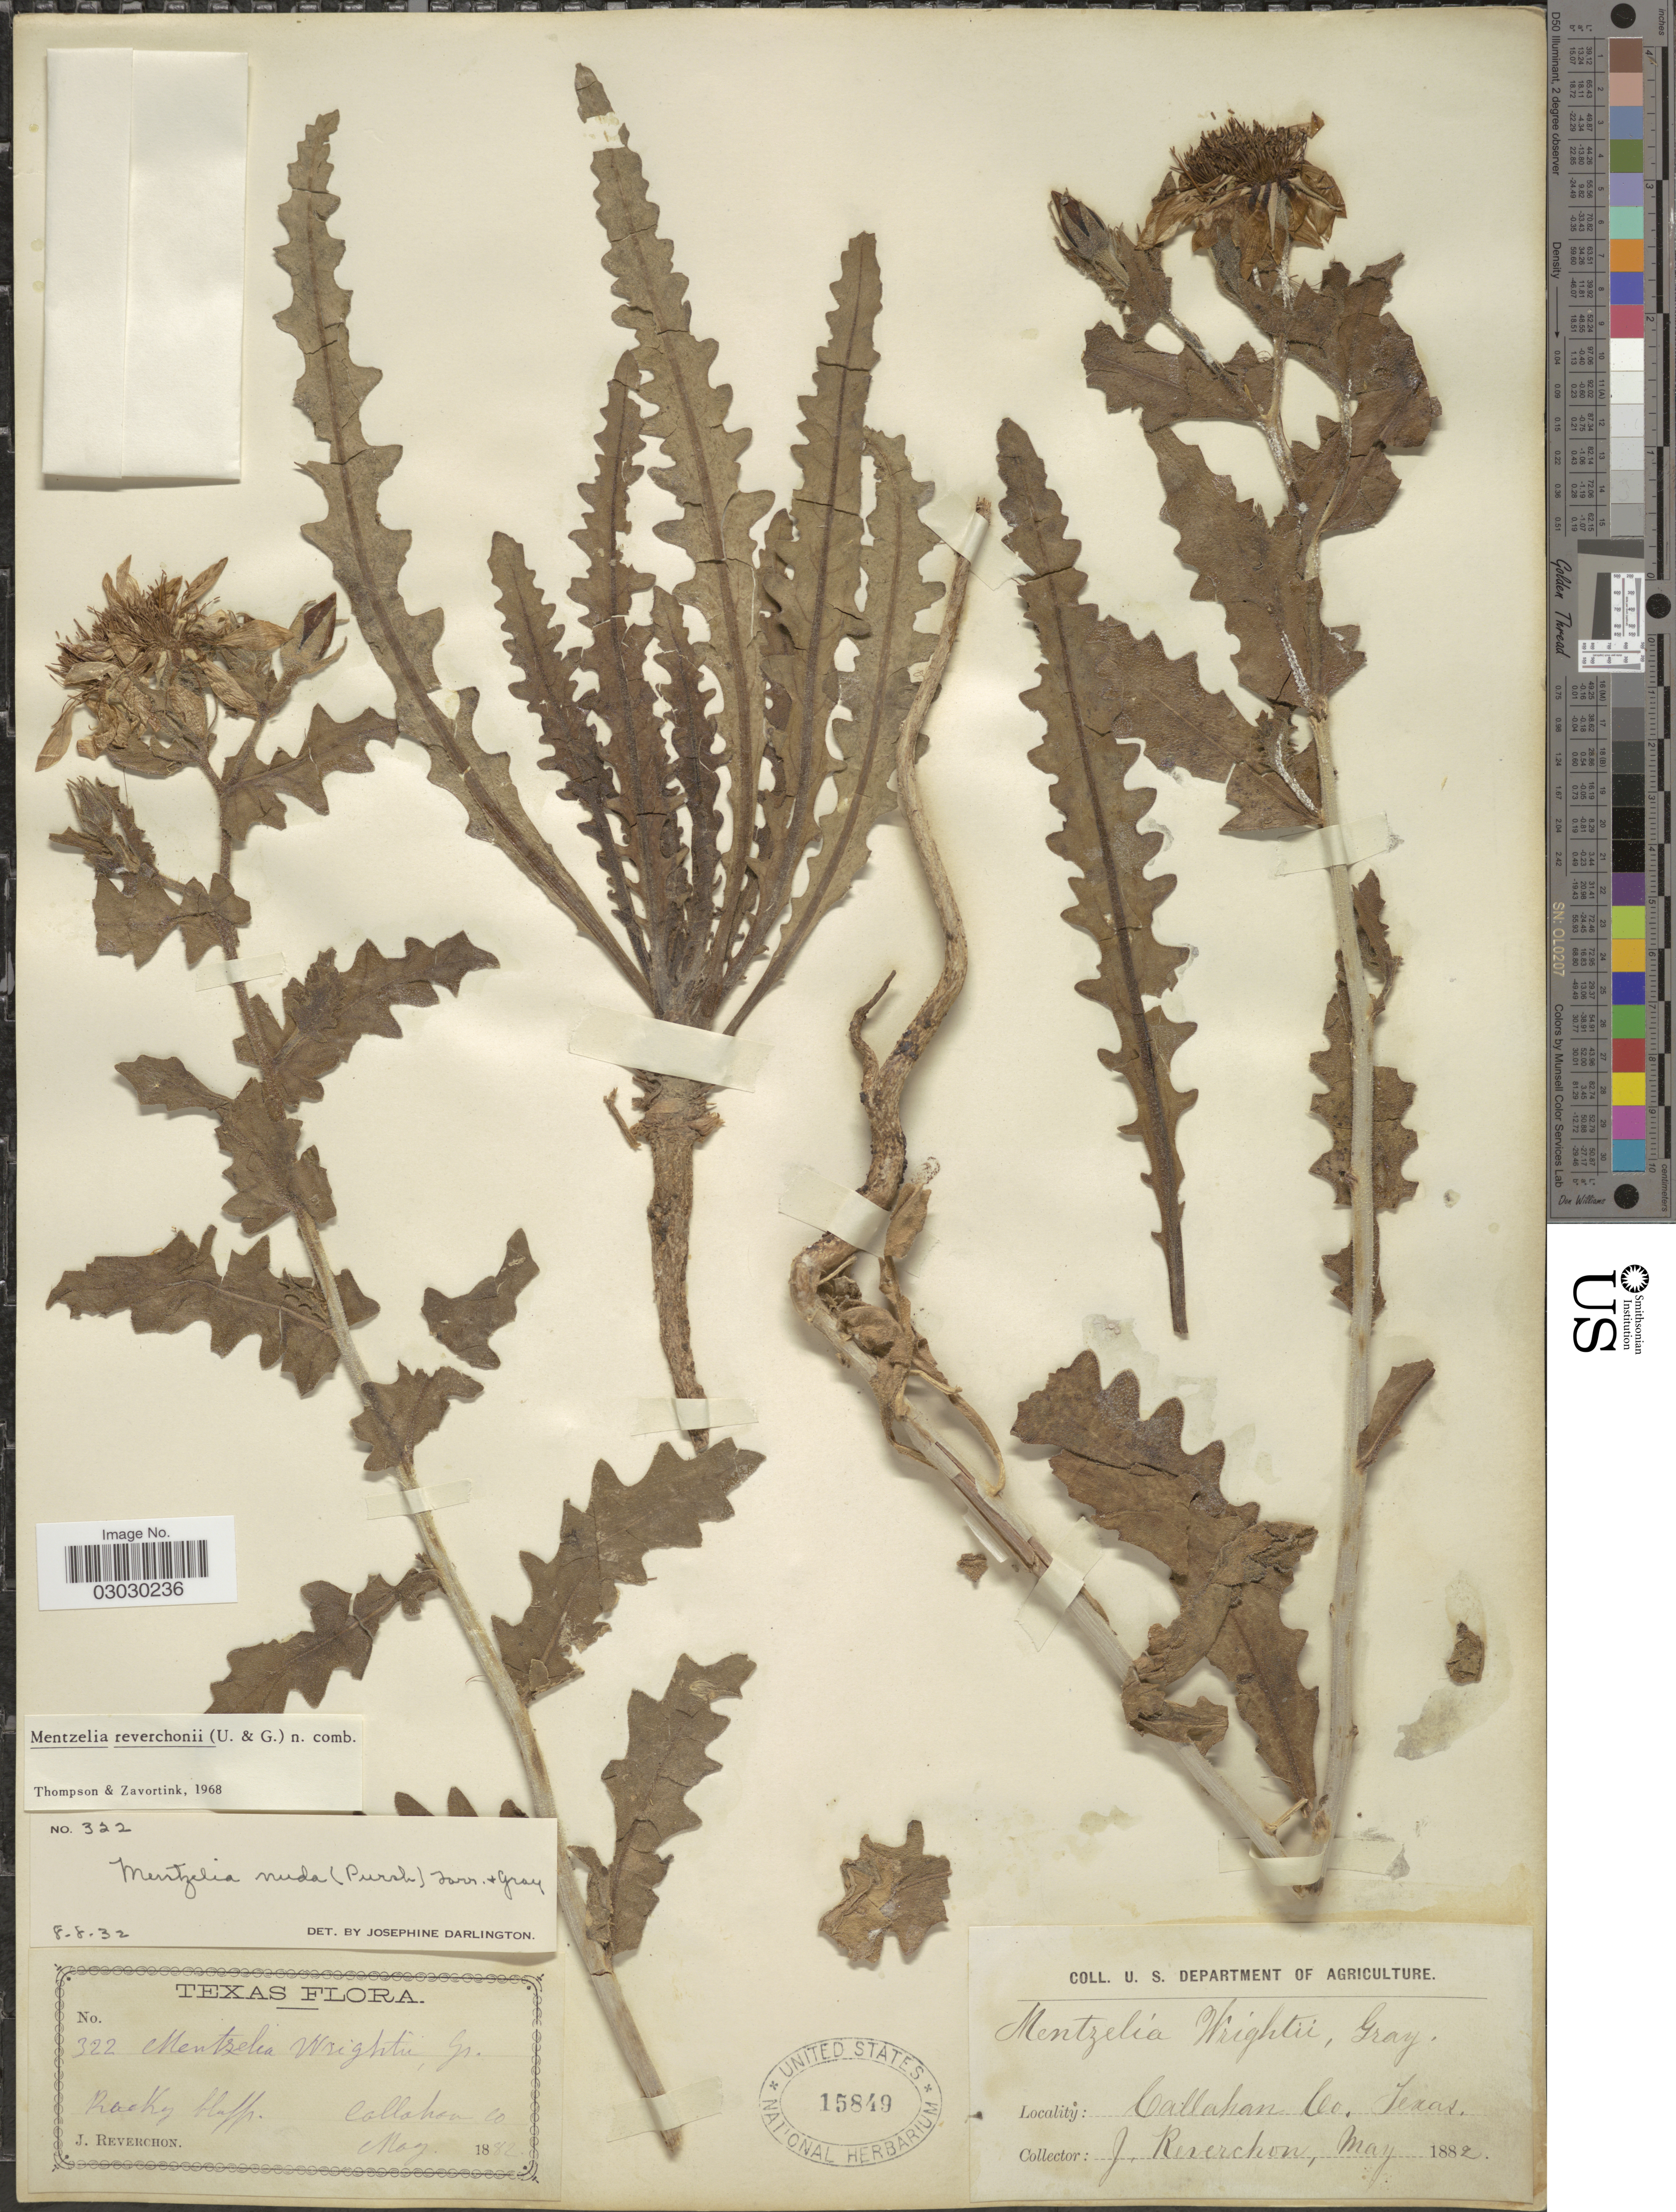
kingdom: Plantae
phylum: Tracheophyta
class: Magnoliopsida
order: Cornales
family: Loasaceae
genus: Mentzelia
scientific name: Mentzelia reverchonii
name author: (Urb.) H.J. Thomps. & Zavort.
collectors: J. Reverchon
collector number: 322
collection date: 1882-05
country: United States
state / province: Texas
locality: Callahan Co.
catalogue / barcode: US 15849